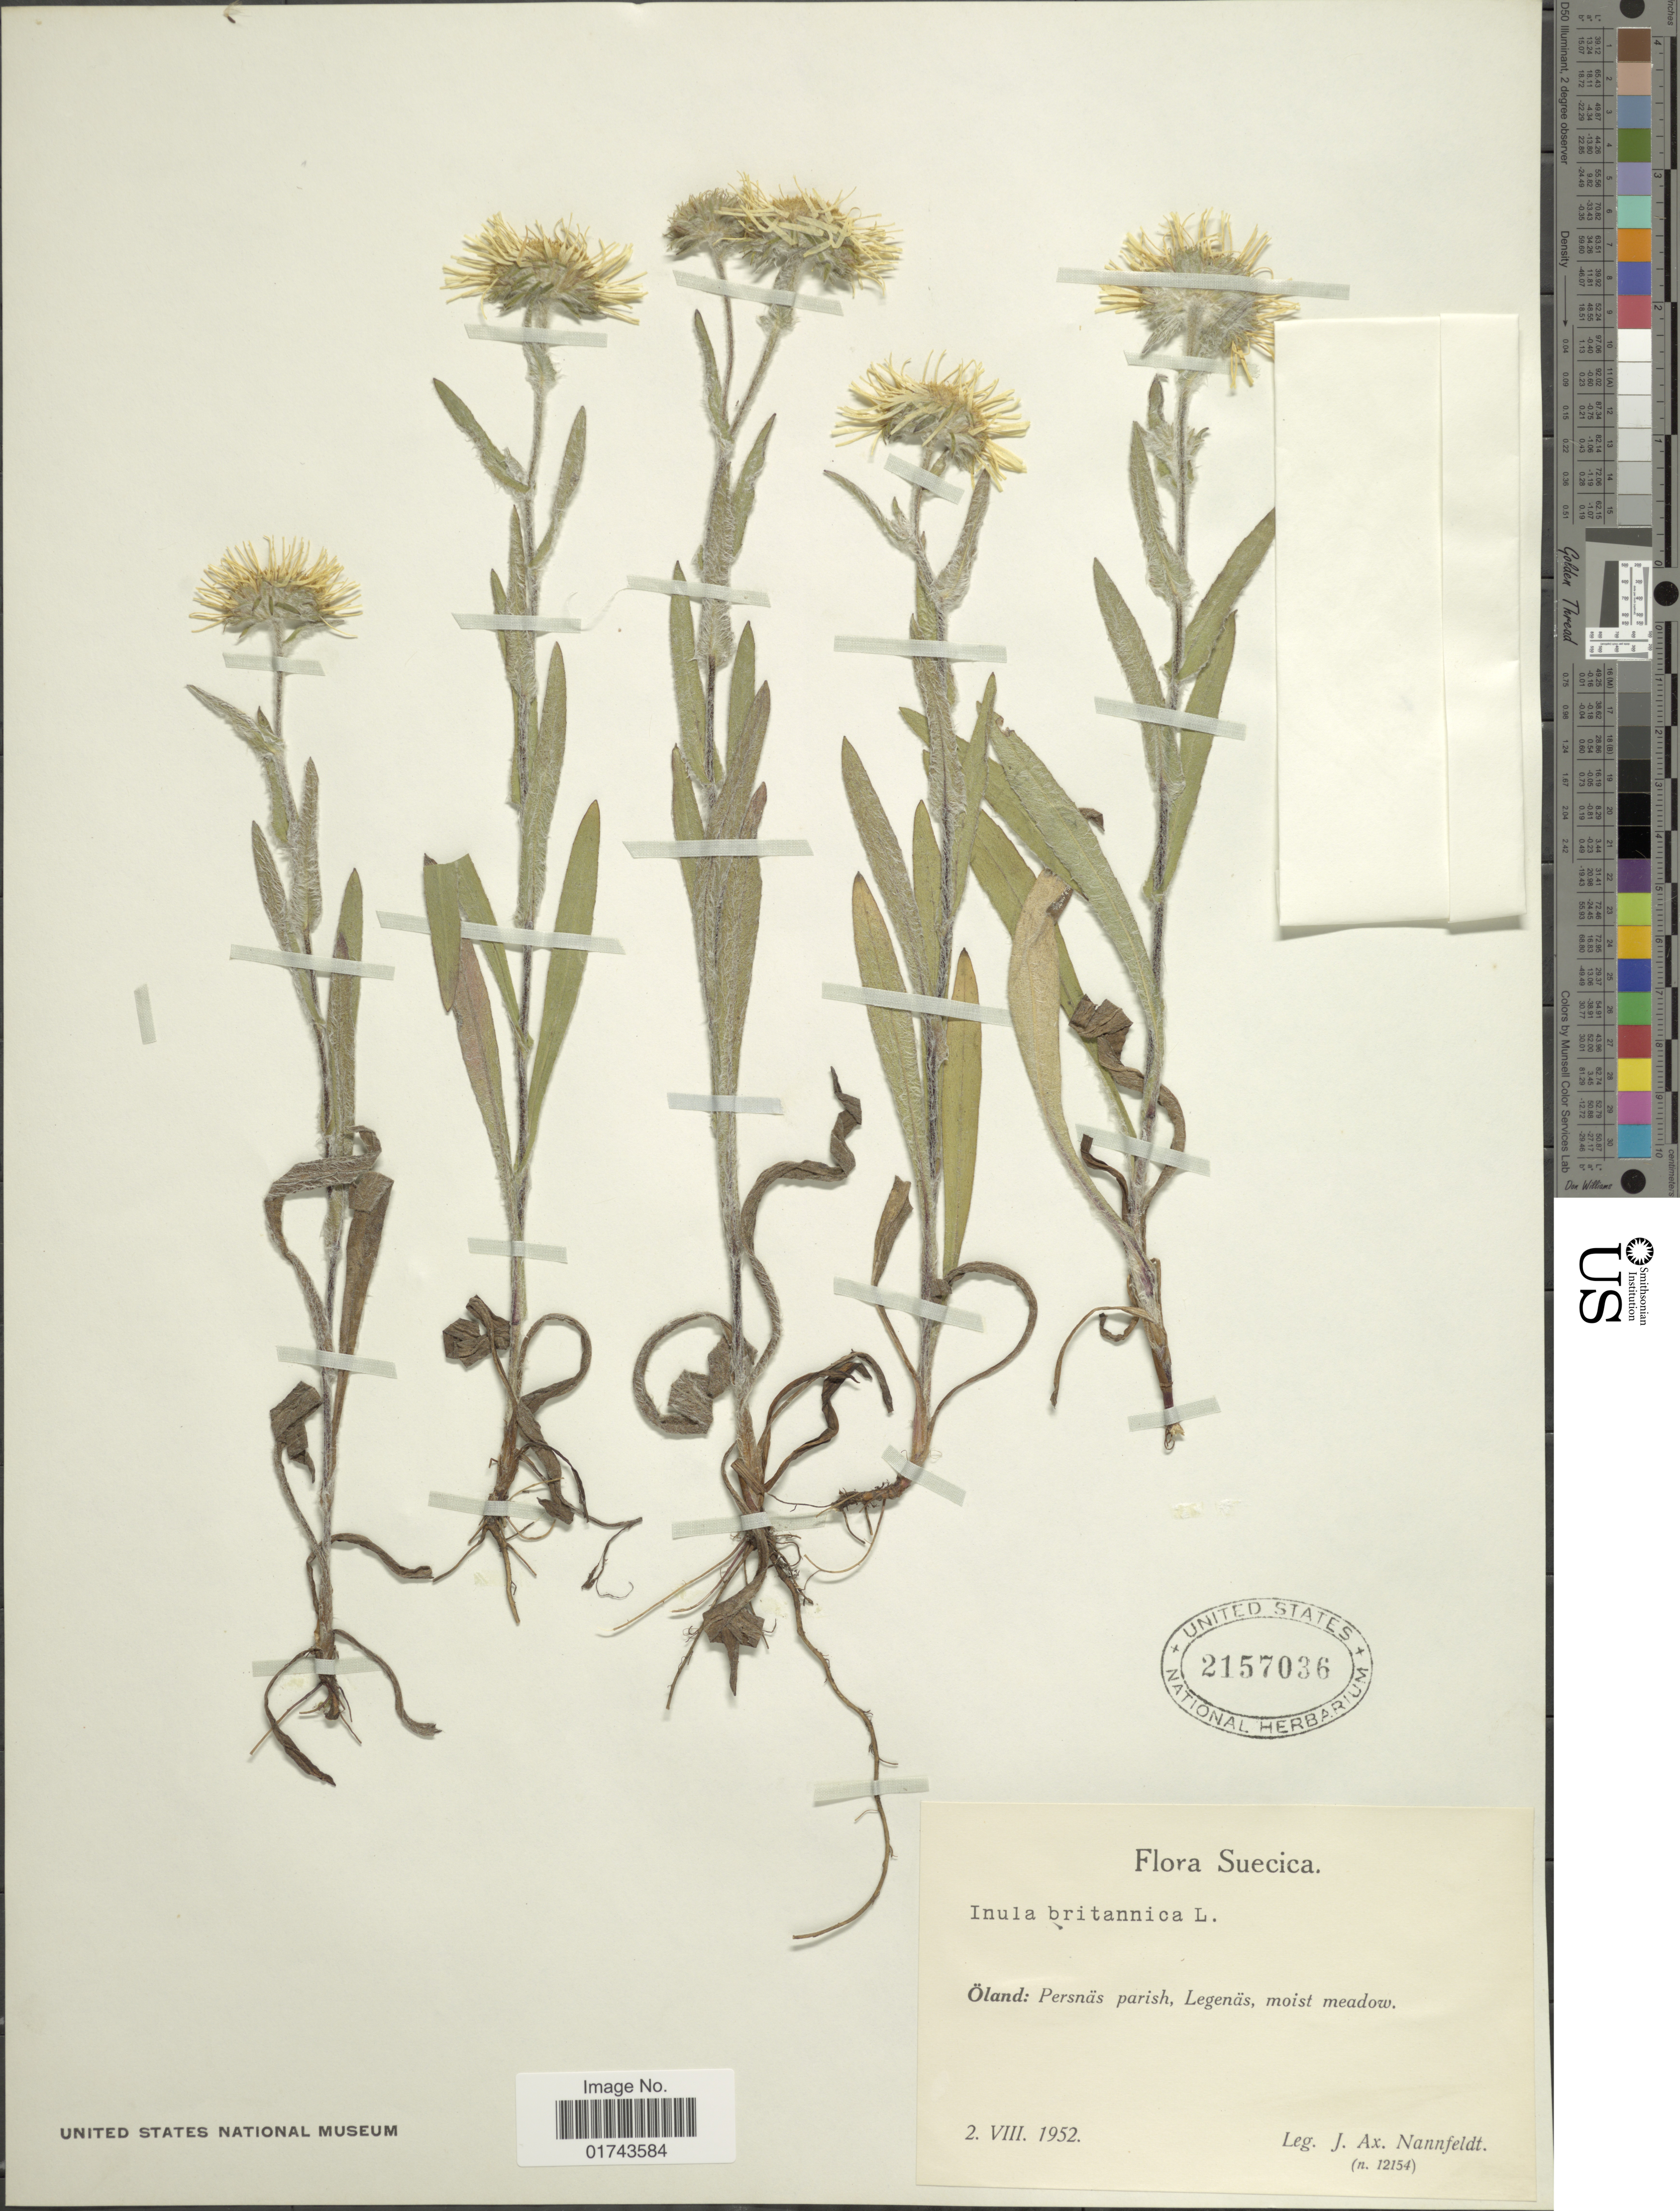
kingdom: Plantae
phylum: Tracheophyta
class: Magnoliopsida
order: Asterales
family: Asteraceae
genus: Inula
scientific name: Inula britannica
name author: L.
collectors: J. Nannfeldt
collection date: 1952-08-02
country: Sweden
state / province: Kalmar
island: Oland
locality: Suecica, Oland: Persnas parish, Legenas, moist meadow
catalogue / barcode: US 2157036